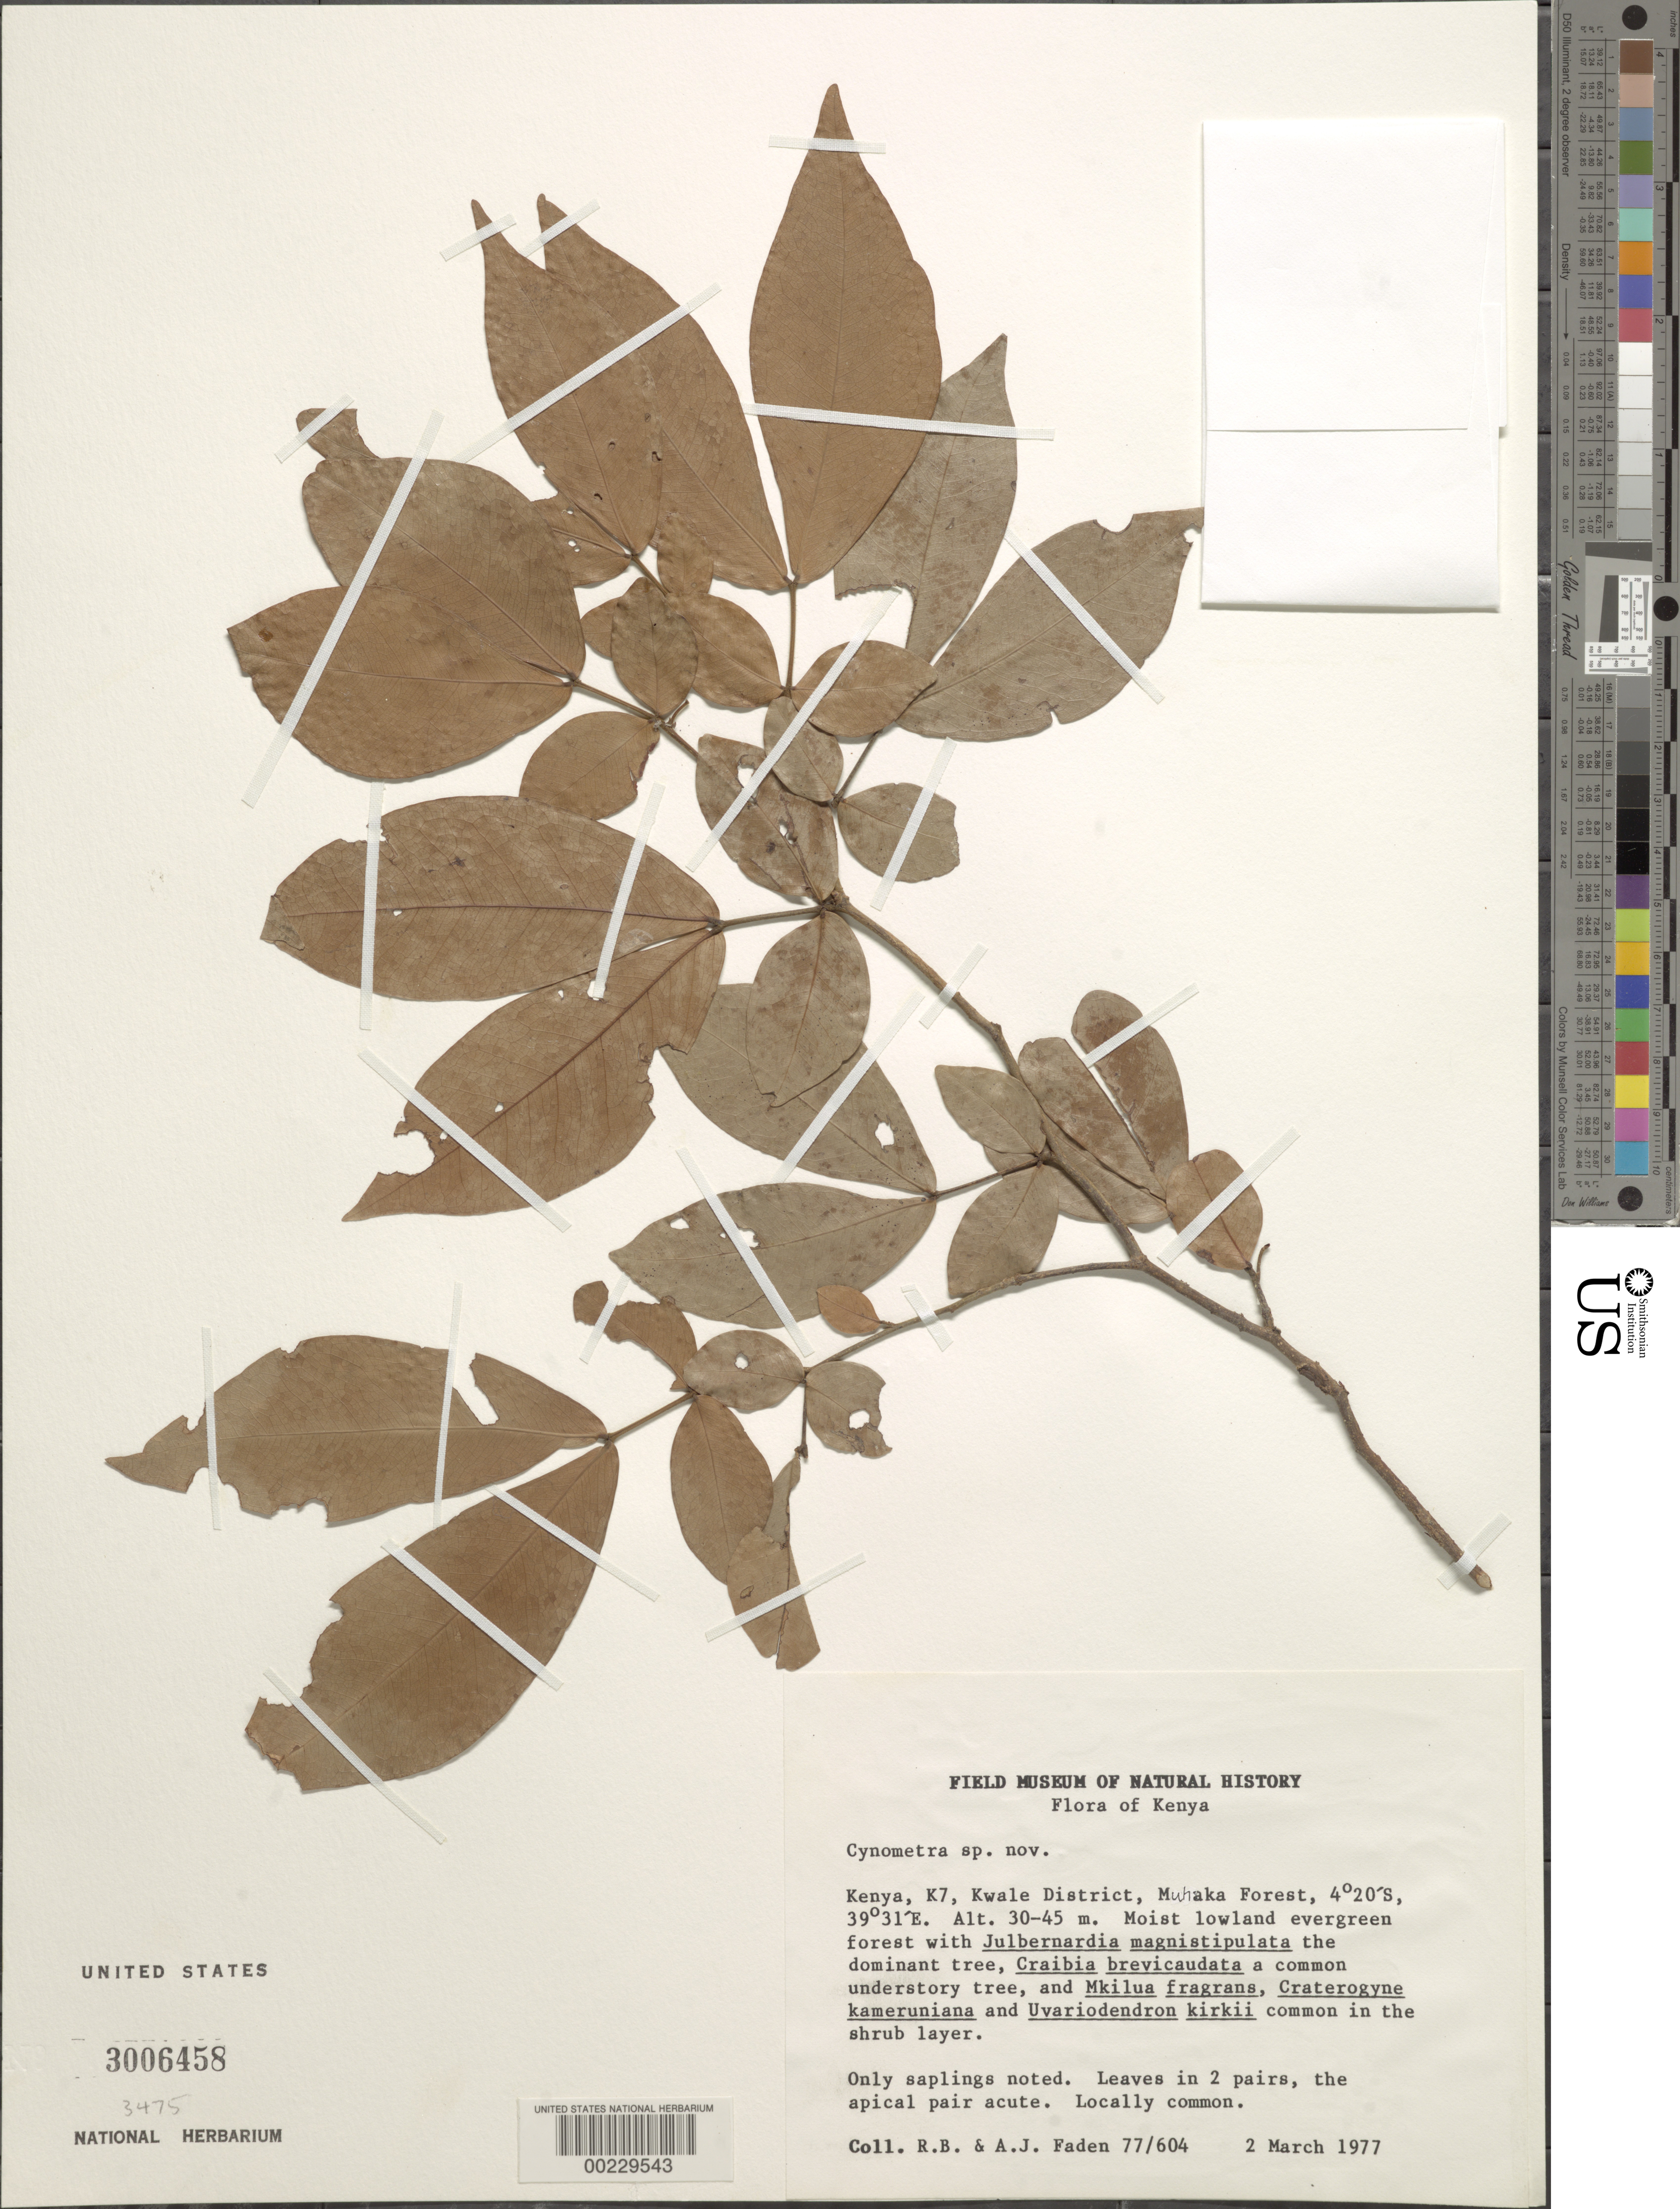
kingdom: Plantae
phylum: Tracheophyta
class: Magnoliopsida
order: Fabales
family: Fabaceae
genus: Cynometra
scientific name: Cynometra sp.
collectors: R. B. Faden & A. J. Faden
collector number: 77/604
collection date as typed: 02 Mar 1977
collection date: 1977-03-02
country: Kenya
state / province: Kwale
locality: Muhaka forest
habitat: Moist lowland evergreen forest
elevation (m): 30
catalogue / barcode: US 3006458